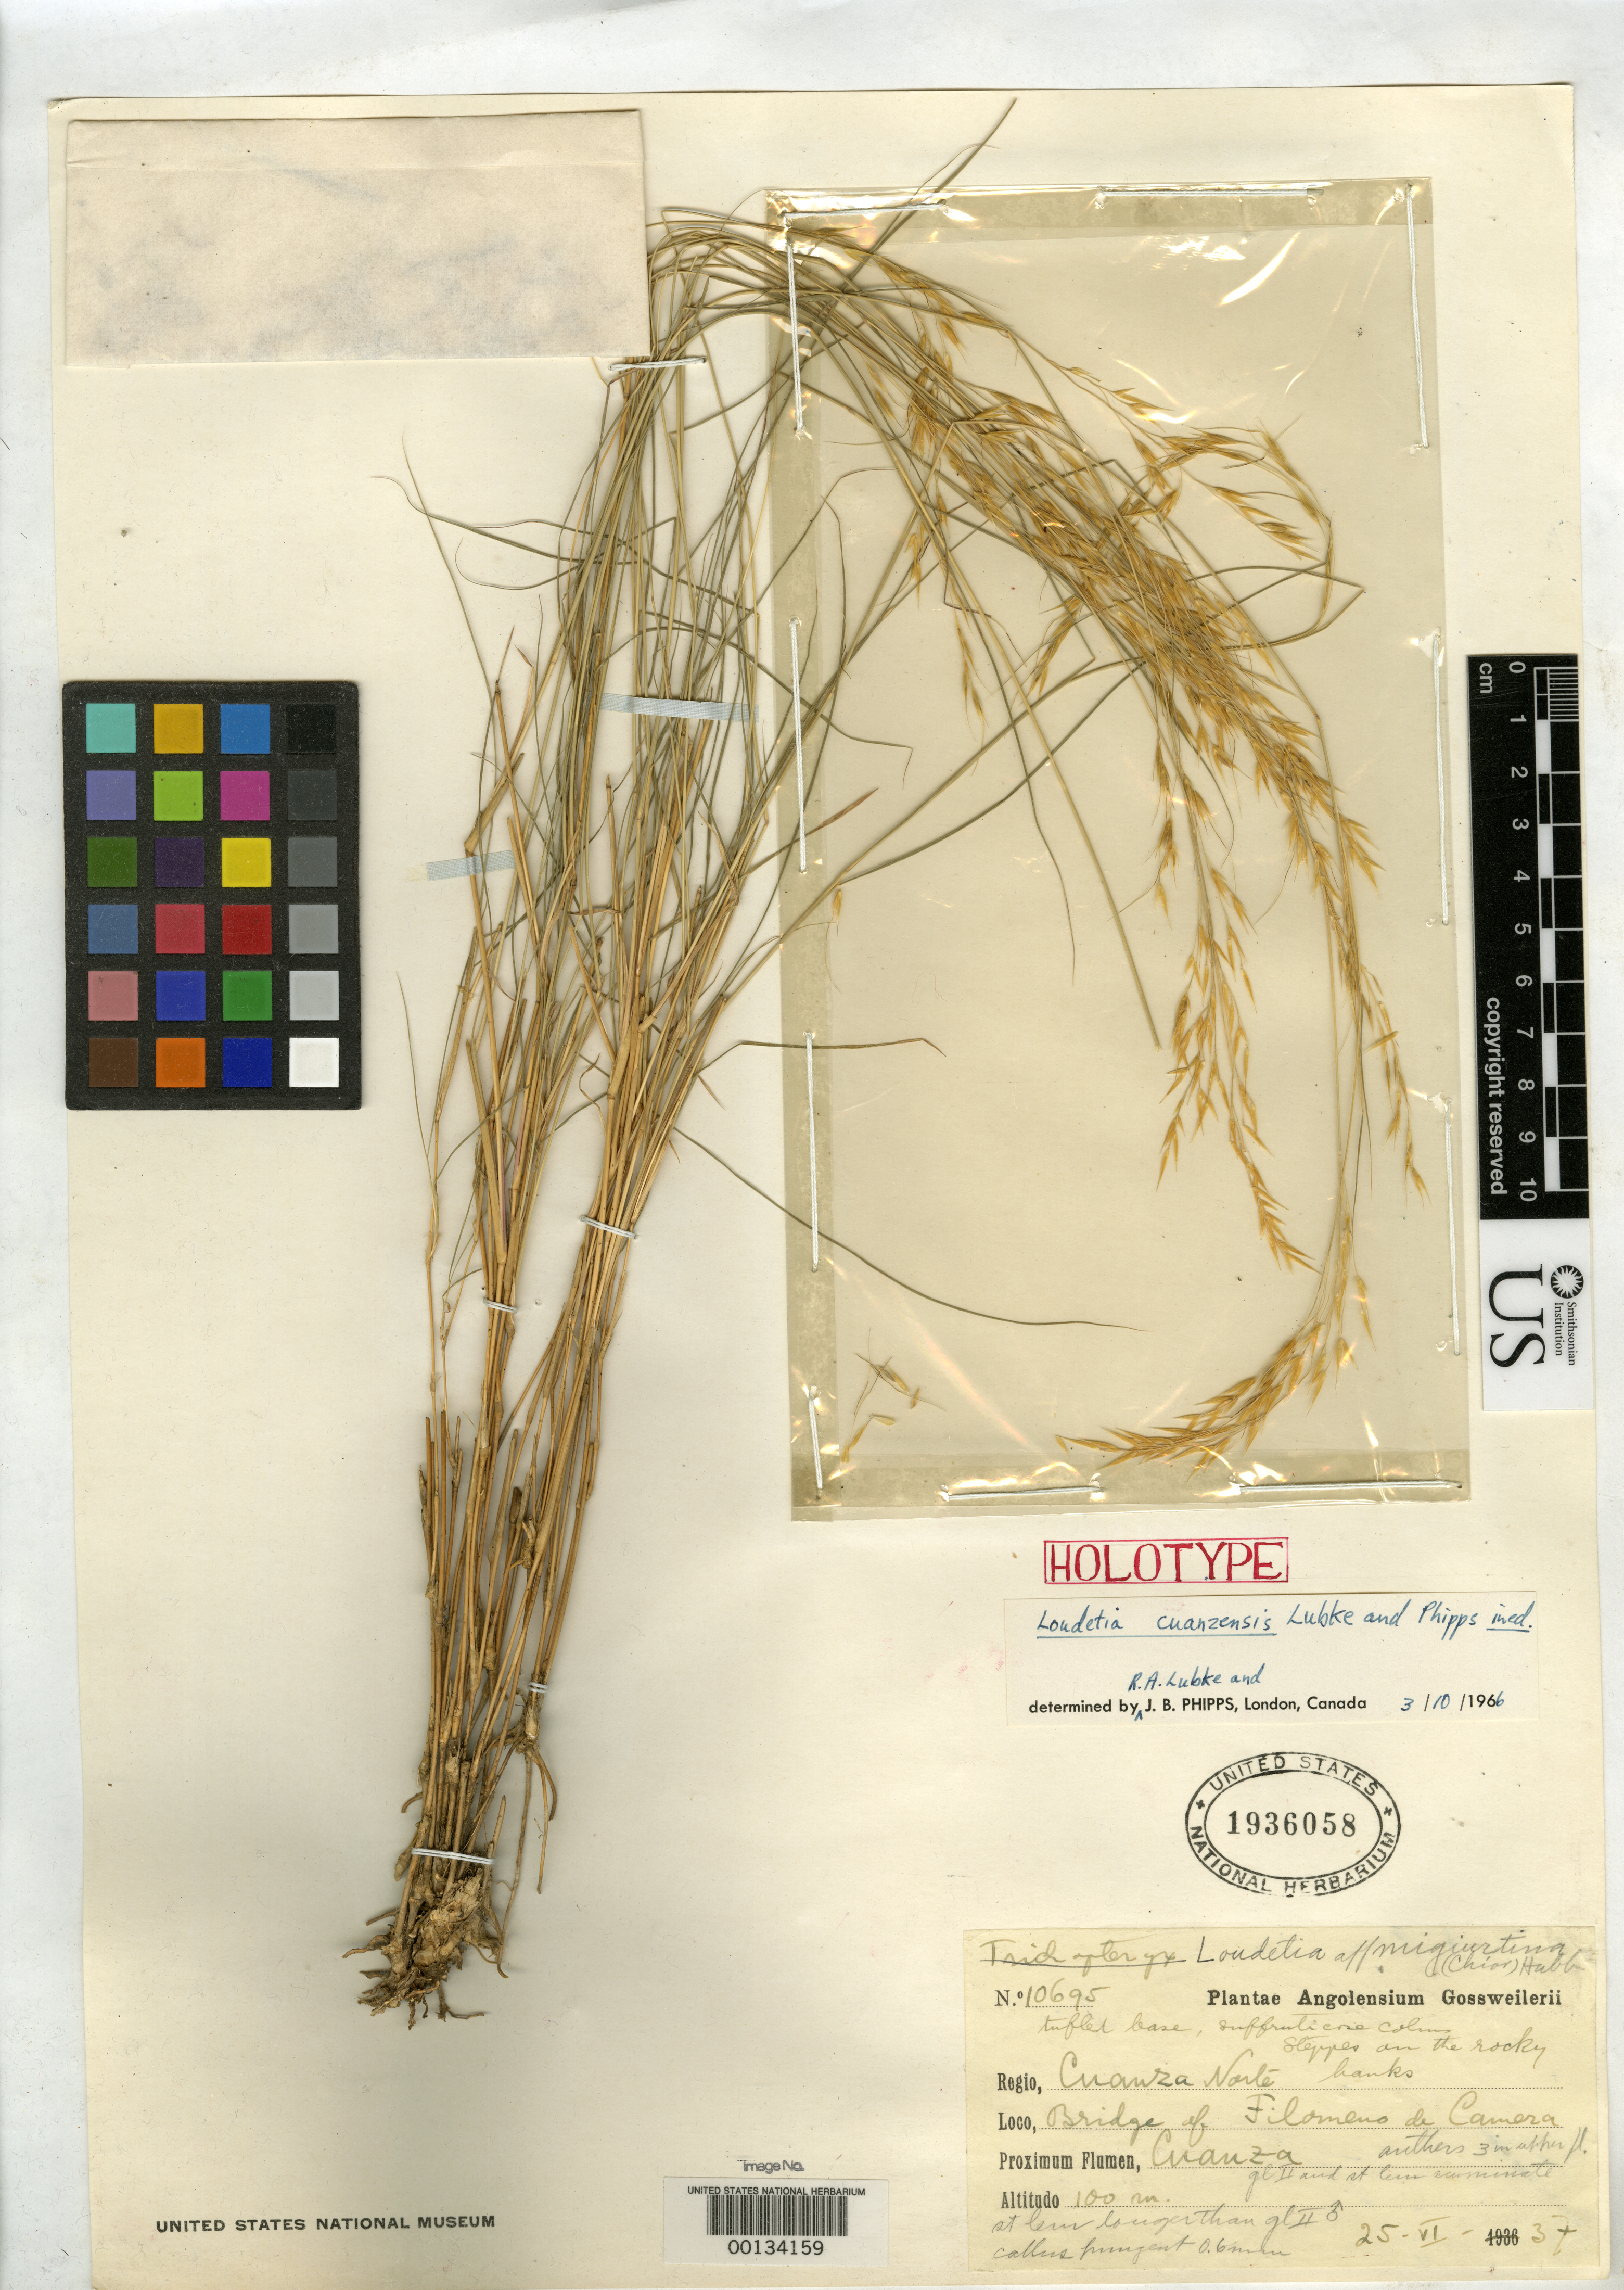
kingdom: Plantae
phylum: Tracheophyta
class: Liliopsida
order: Poales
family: Poaceae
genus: Loudetia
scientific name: Loudetia cuanzensis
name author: Lubke & Phipps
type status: Holotype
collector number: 10695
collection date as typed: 25 Jun 1937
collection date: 1937-06-25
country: Angola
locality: Cuanza.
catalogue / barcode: US 1936058